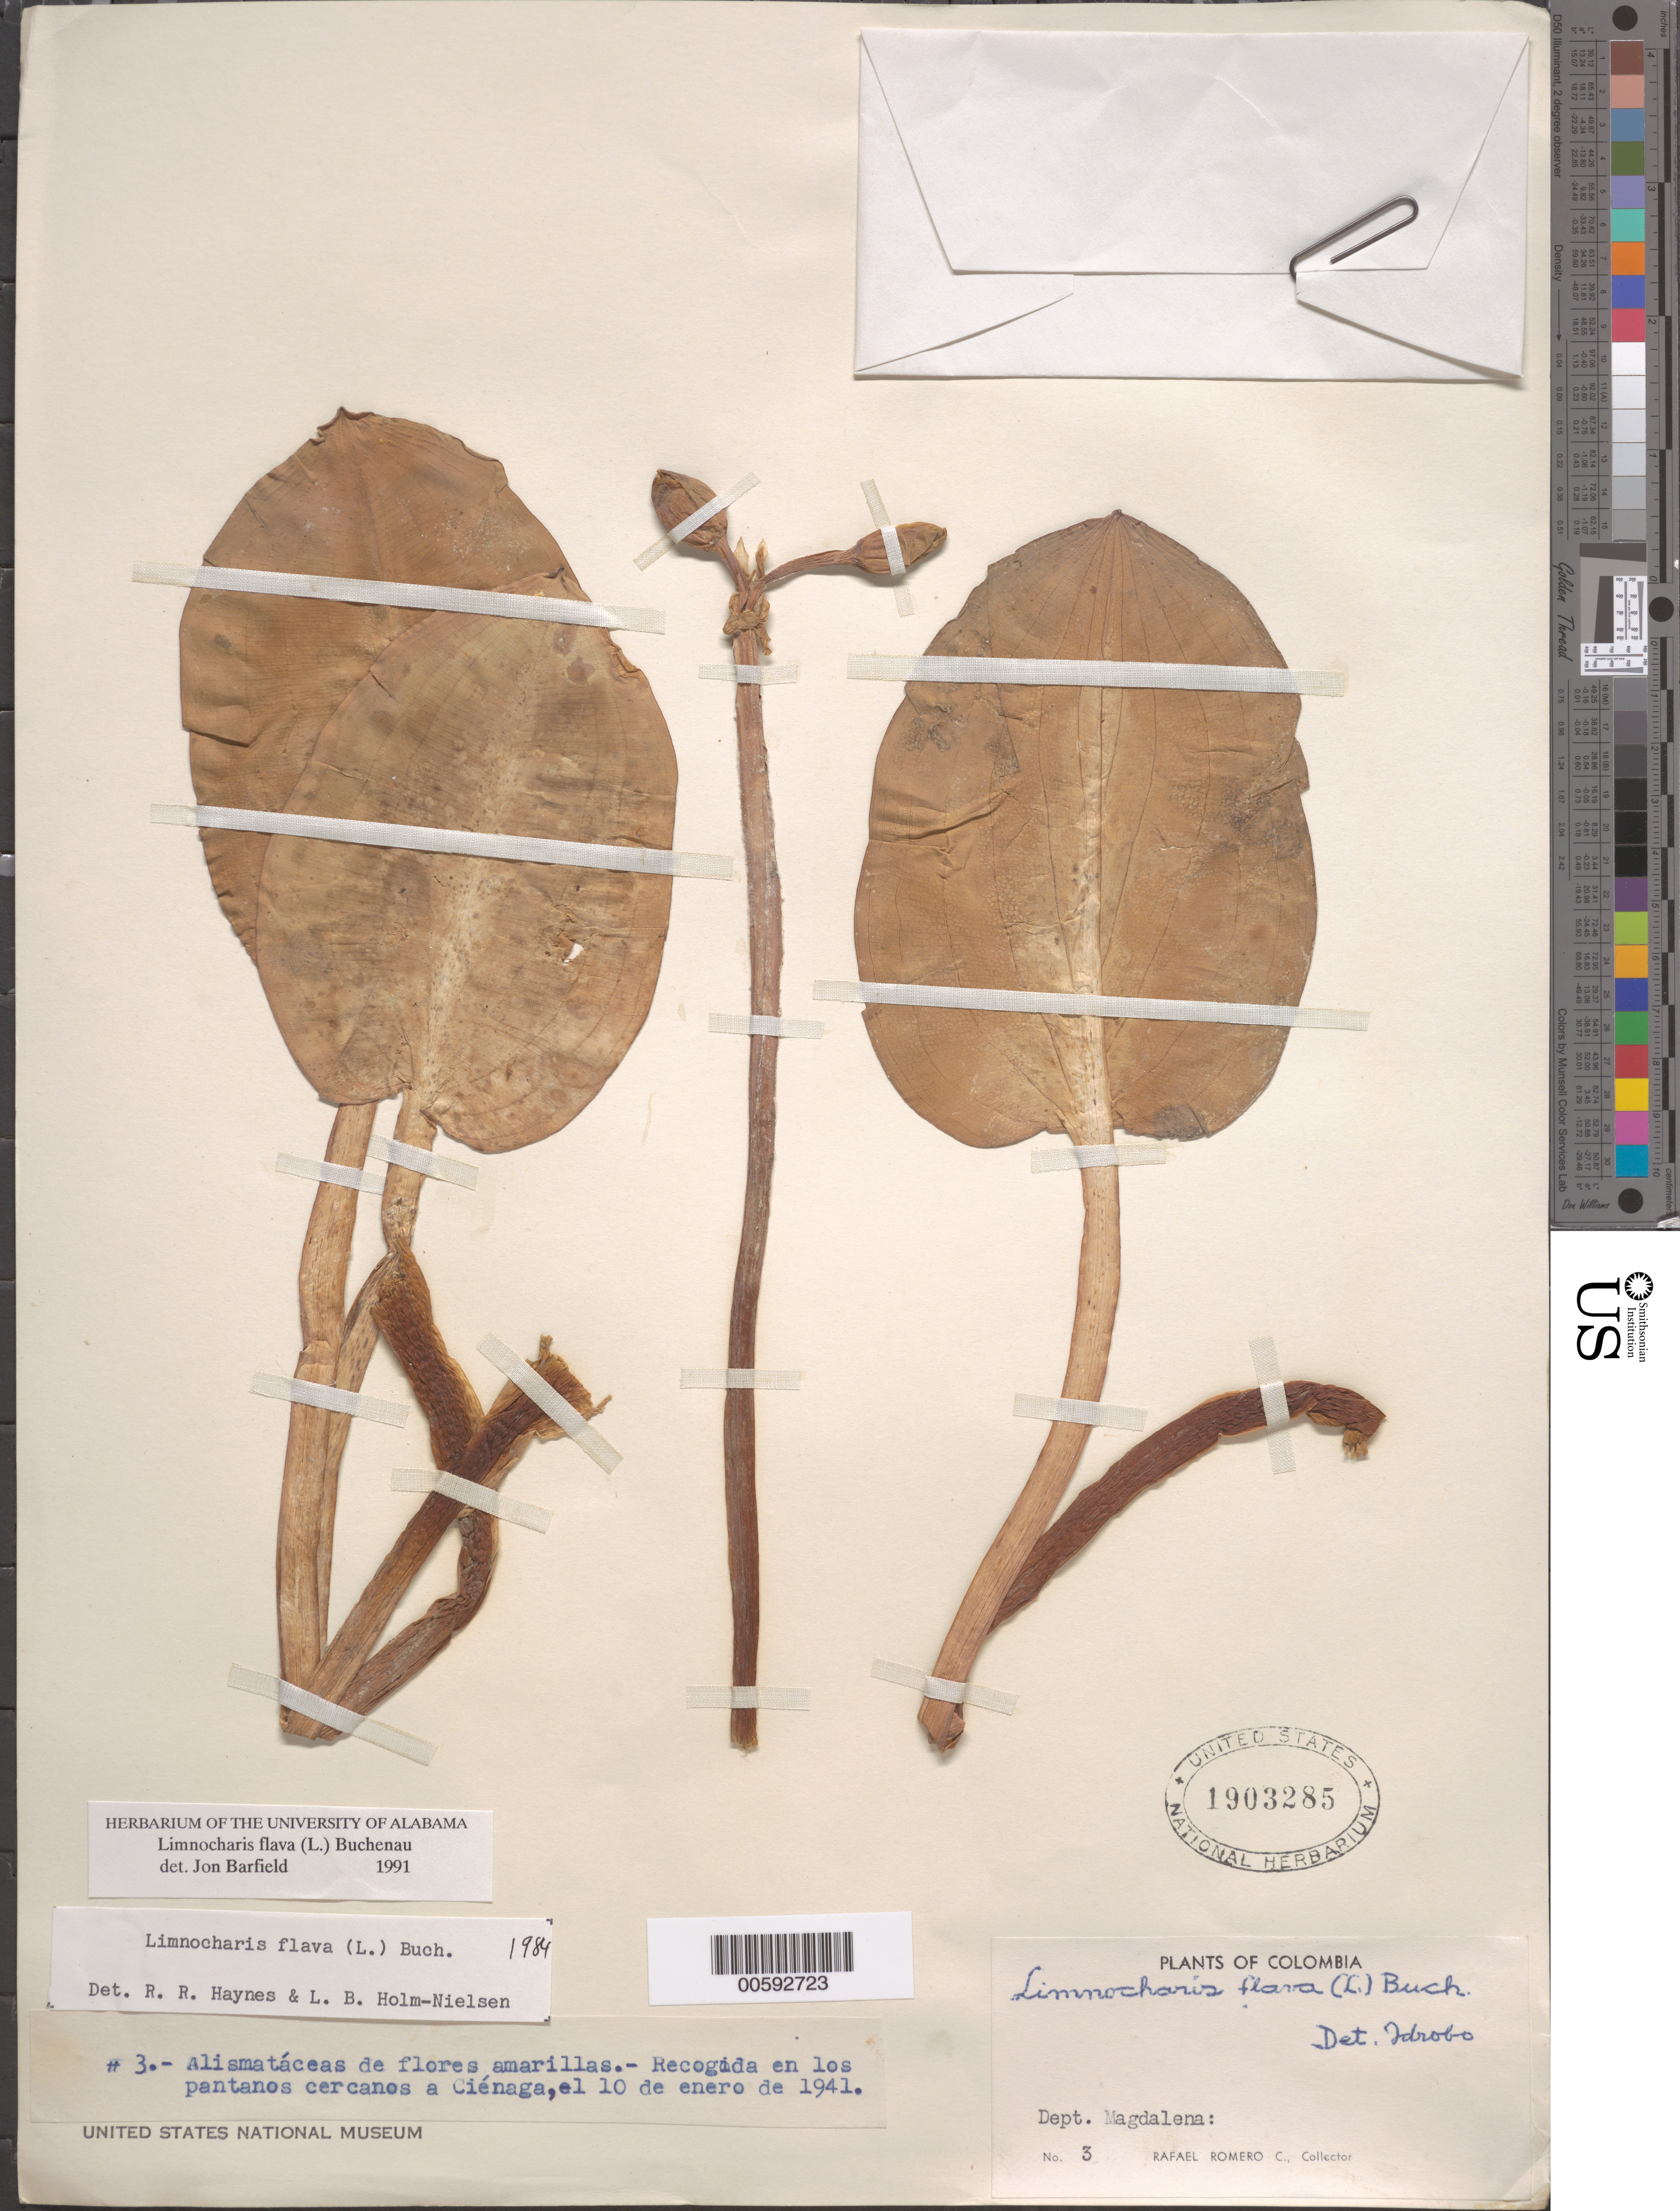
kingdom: Plantae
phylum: Tracheophyta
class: Liliopsida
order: Alismatales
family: Alismataceae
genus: Limnocharis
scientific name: Limnocharis flava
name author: (L.) Buchenau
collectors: R. Romero Castañeda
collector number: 3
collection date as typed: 10 Jan 1941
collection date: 1941-01-10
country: Colombia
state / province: Magdalena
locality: Cienaga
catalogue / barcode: US 1903285